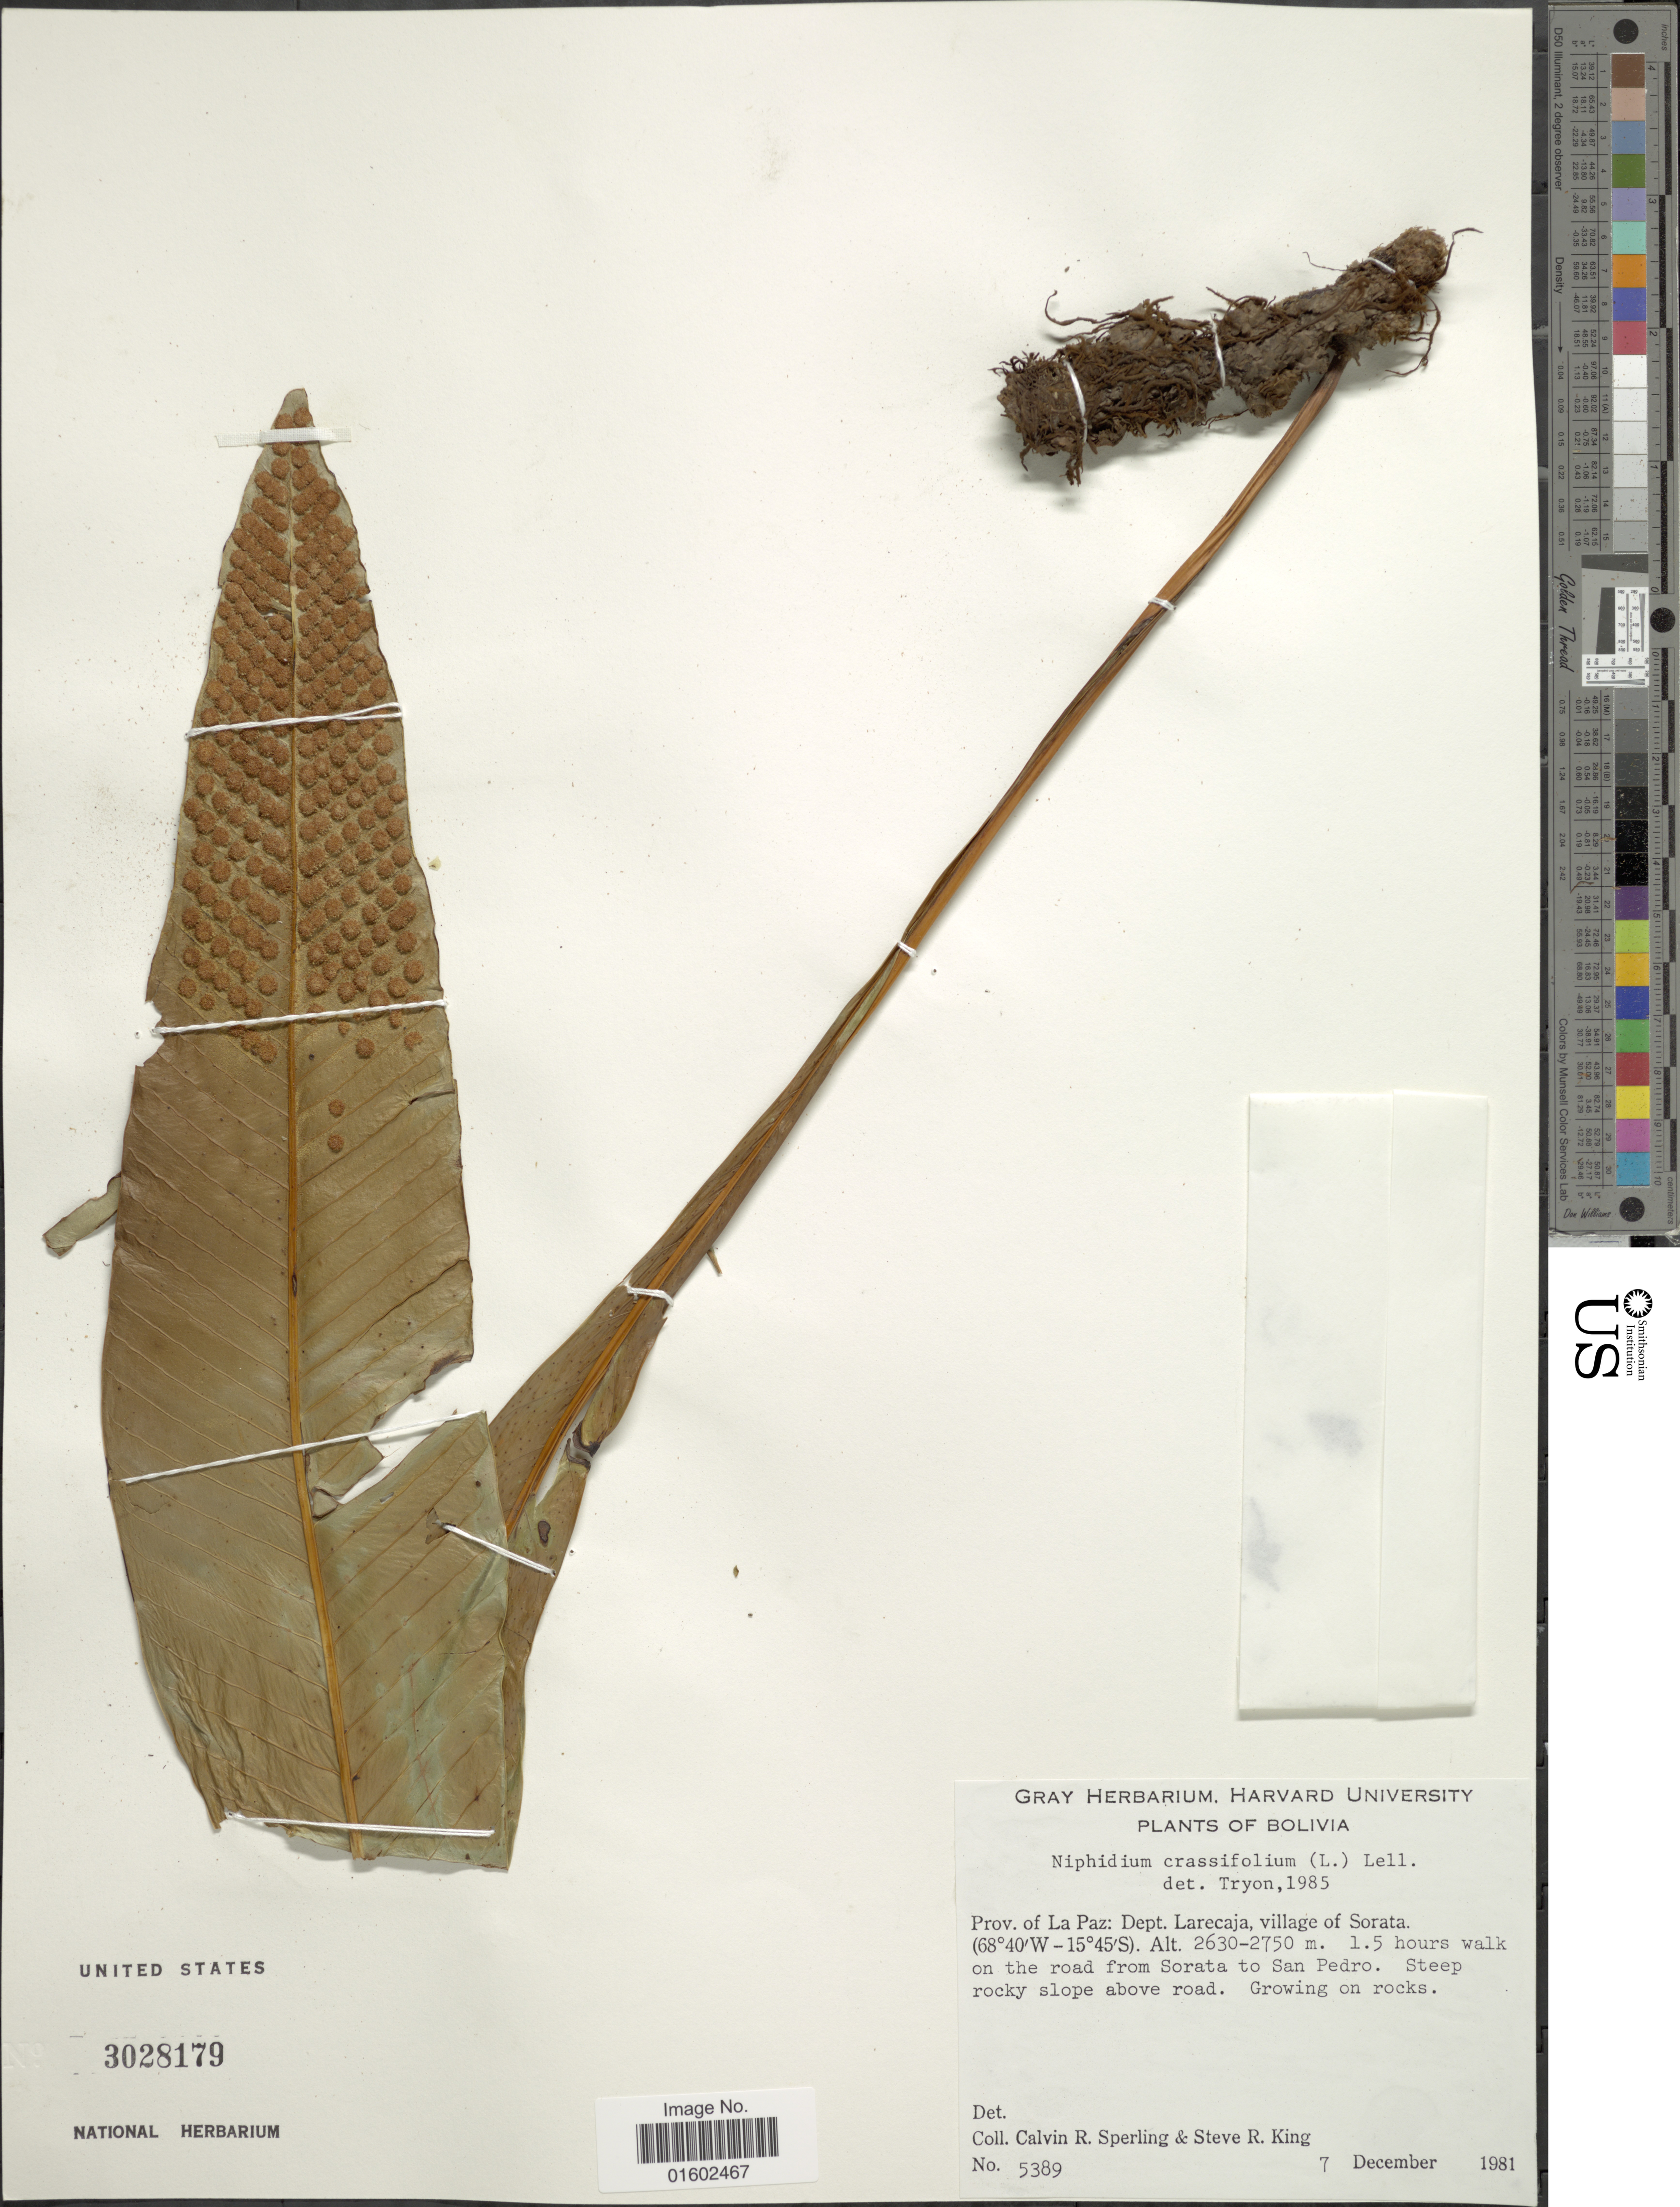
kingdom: Plantae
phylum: Tracheophyta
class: Polypodiopsida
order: Polypodiales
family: Polypodiaceae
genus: Niphidium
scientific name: Niphidium crassifolium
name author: (L.) Lellinger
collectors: C. R. Sperling & S. R. King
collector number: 5389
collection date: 1981-12-07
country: Bolivia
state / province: La Paz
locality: Dept. Larecaja, village of Sorata, 1.5 hour walk on road from Sorata to San Pedro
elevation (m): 2630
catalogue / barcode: US 3028179